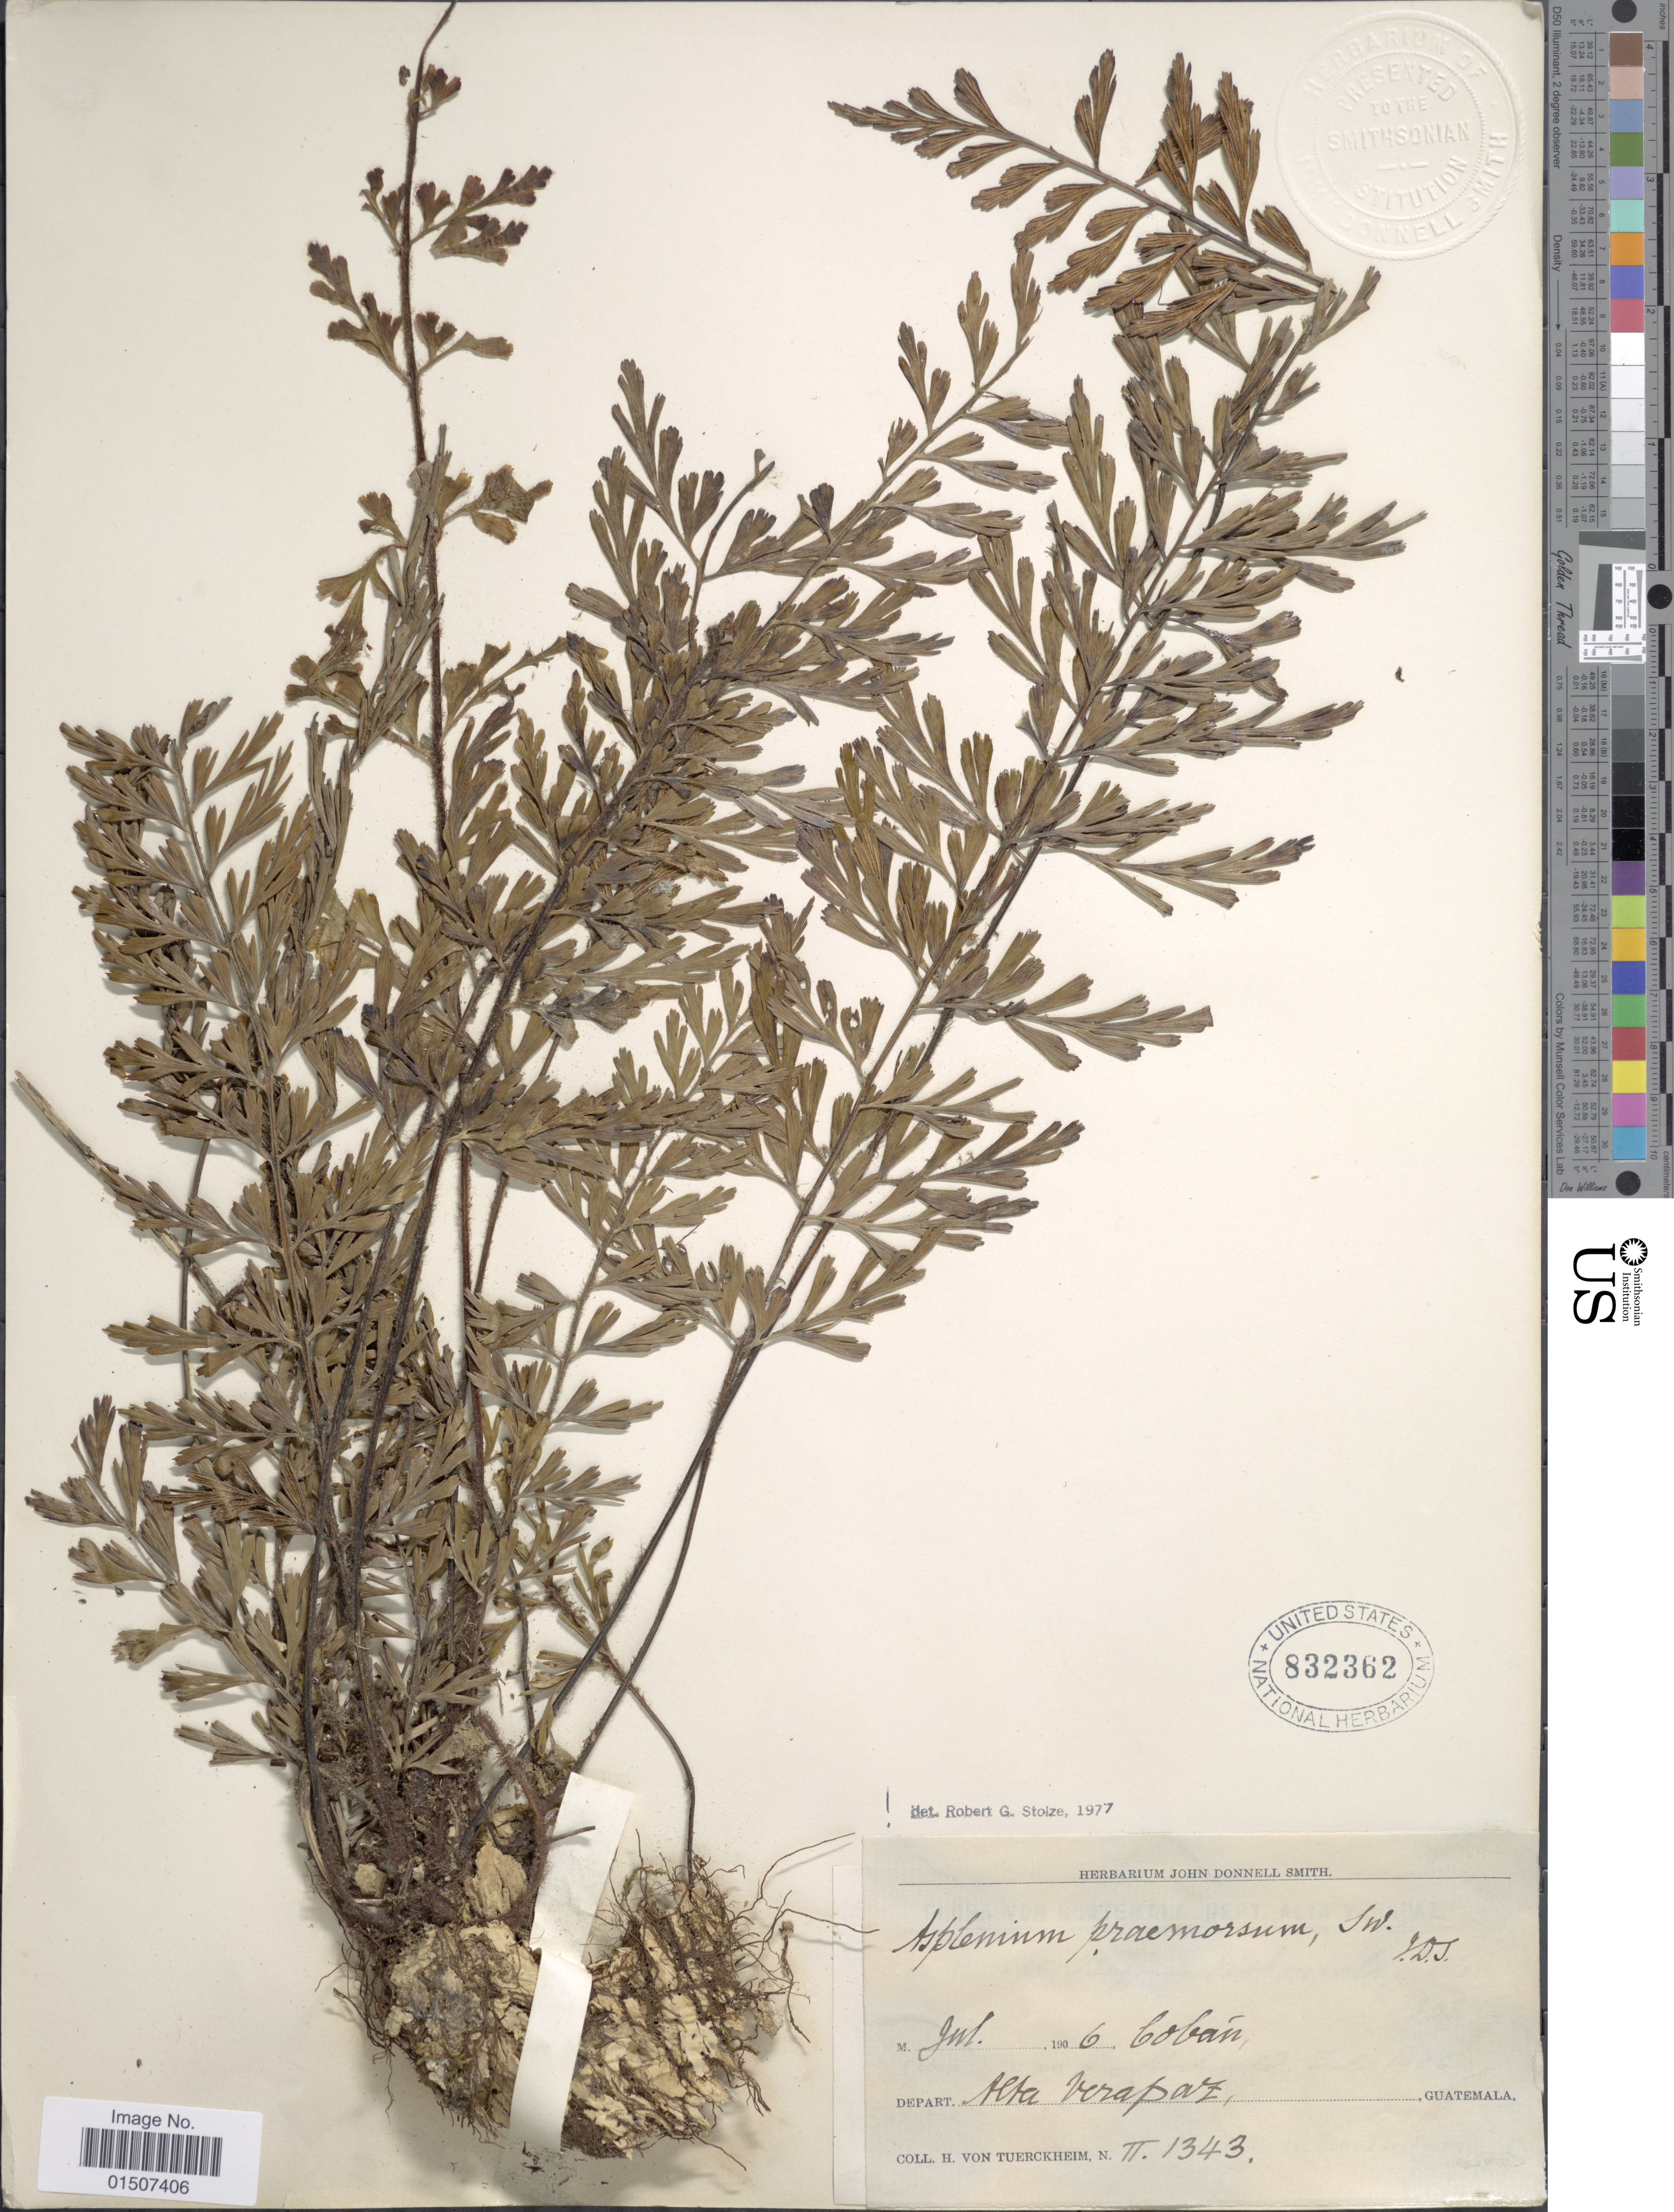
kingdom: Plantae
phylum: Tracheophyta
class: Polypodiopsida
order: Polypodiales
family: Aspleniaceae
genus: Asplenium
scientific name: Asplenium praemorsum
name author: Sw.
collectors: H. von Türckheim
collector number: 1343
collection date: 1906-07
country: Guatemala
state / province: Alta Verapaz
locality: Cobán, Depart. Alta Verapaz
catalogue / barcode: US 832362